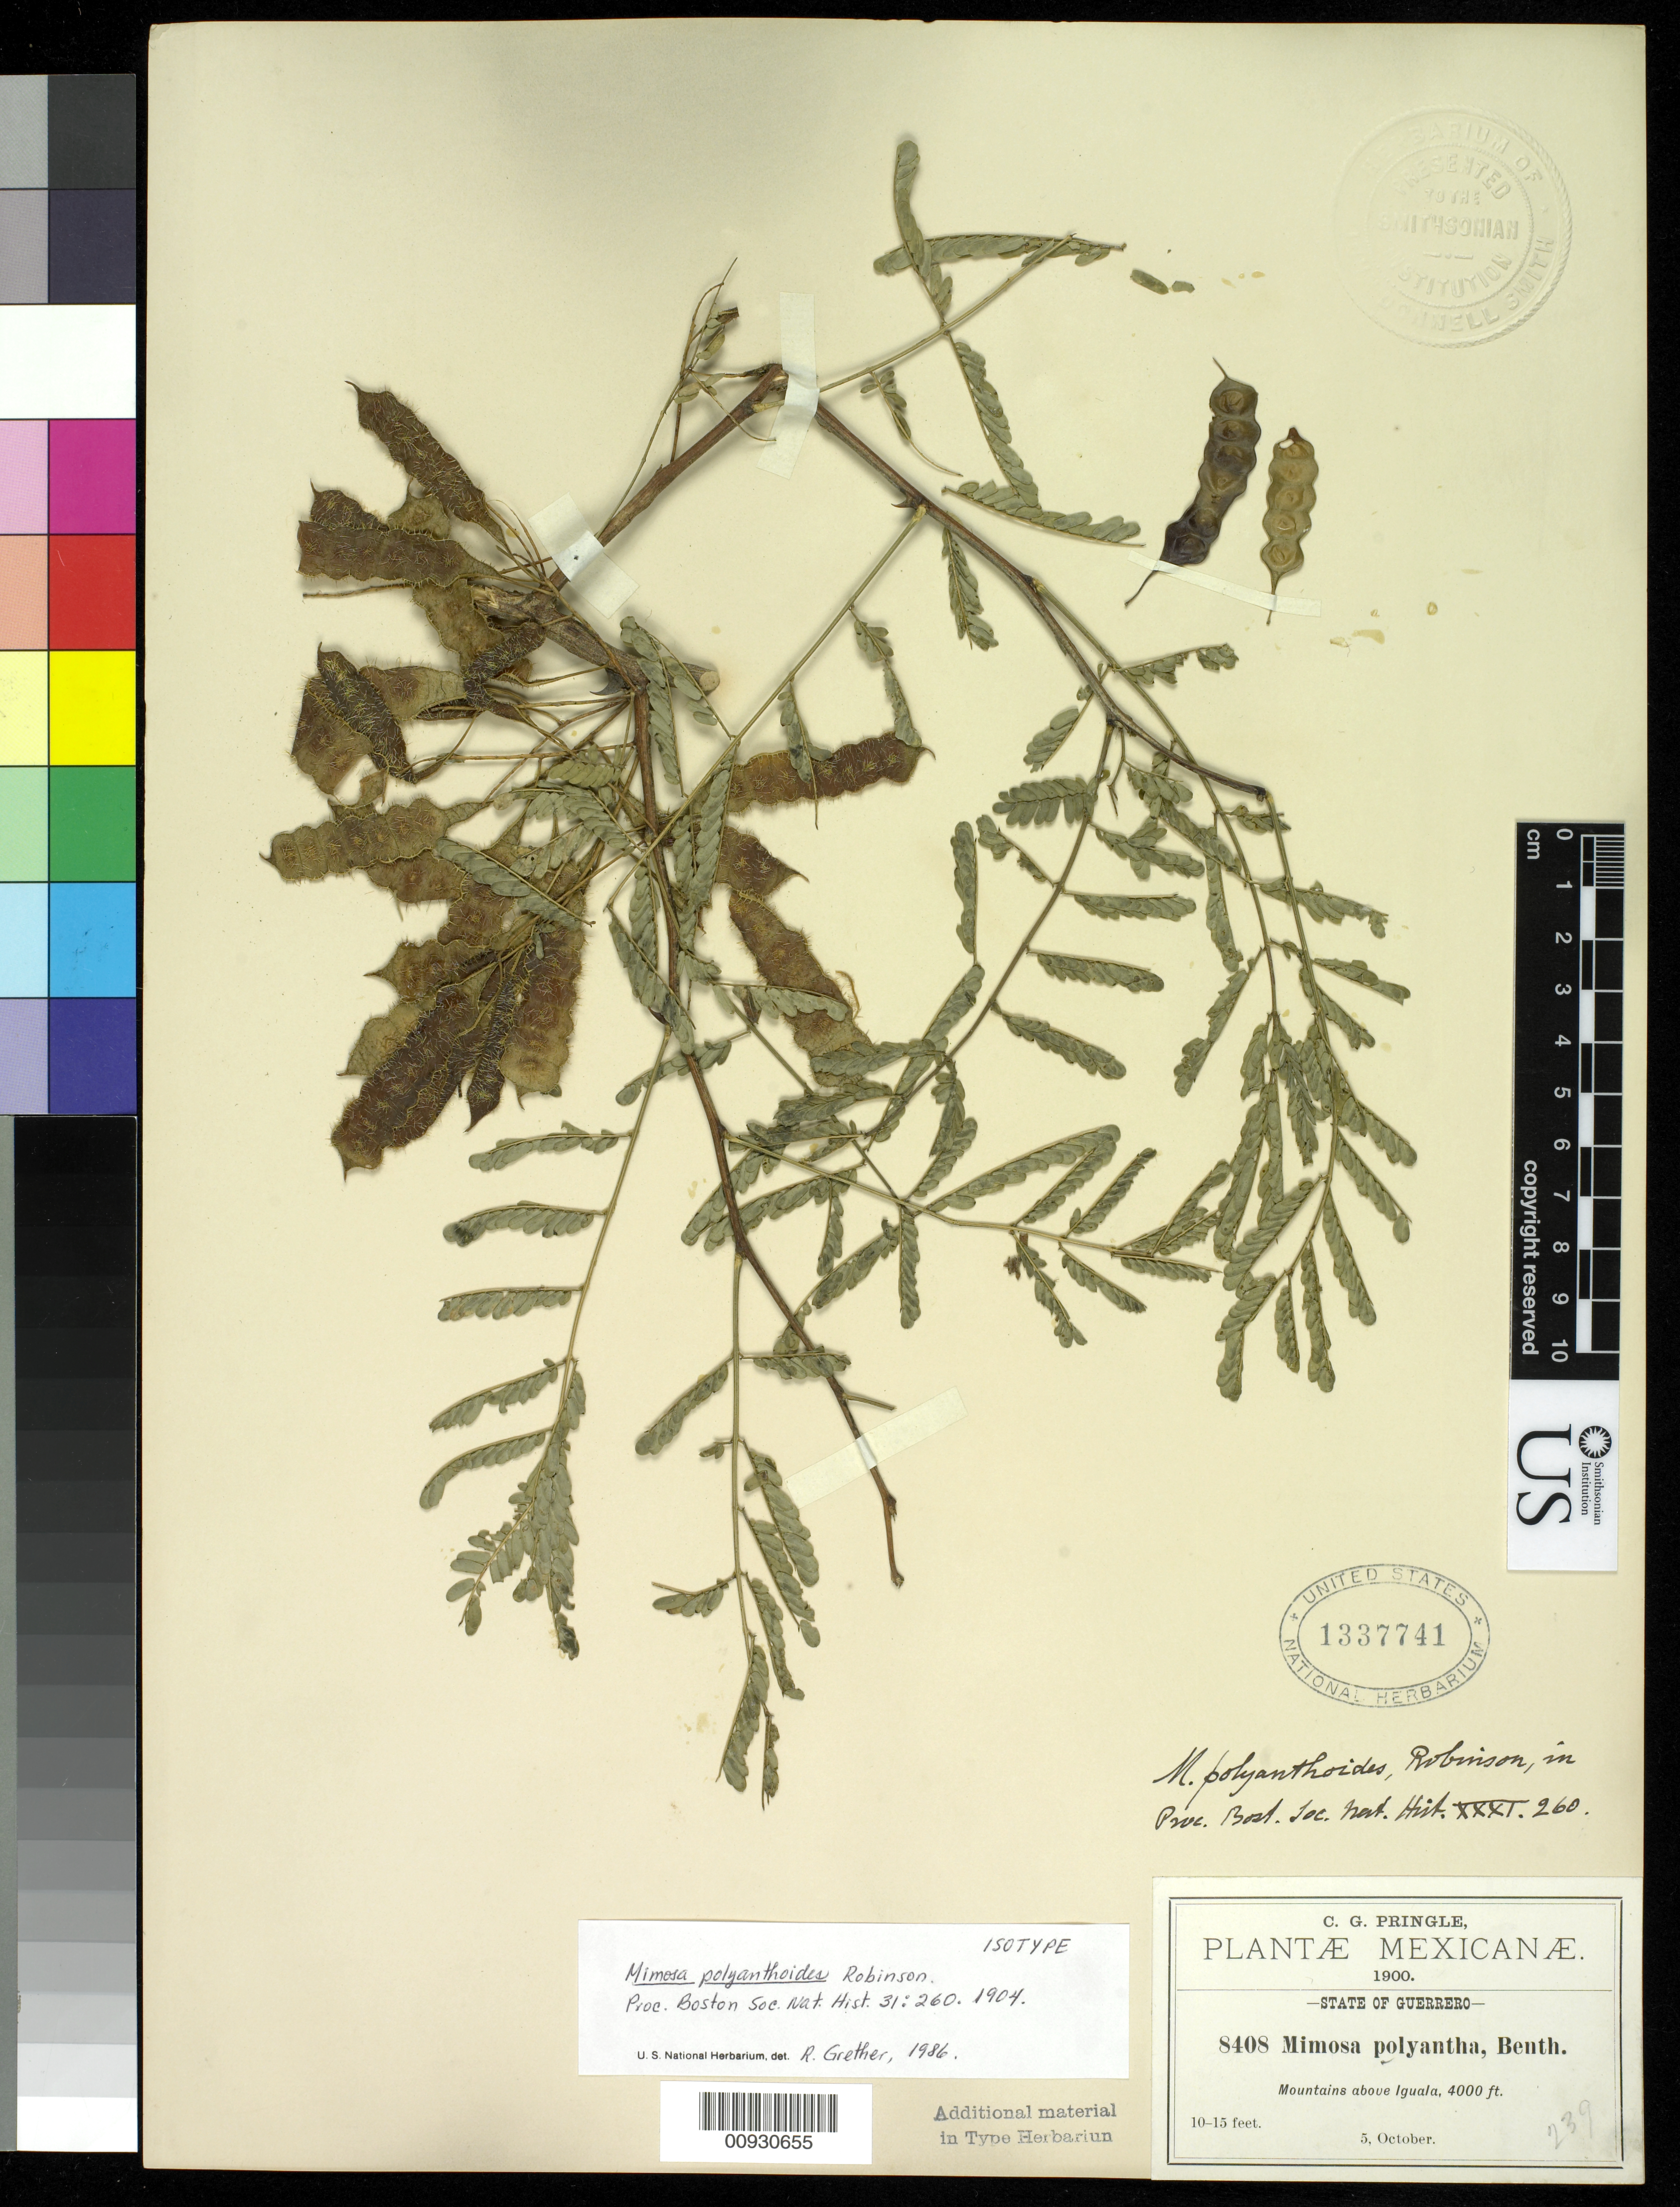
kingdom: Plantae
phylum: Tracheophyta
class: Magnoliopsida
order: Fabales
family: Fabaceae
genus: Mimosa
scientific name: Mimosa polyanthoides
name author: B.L. Rob.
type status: Isotype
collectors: C. G. Pringle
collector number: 8408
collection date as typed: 05 Oct 1900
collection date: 1900-10-05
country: Mexico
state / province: Guerrero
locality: Mountains above Iguala.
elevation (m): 1230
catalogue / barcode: US 1337741